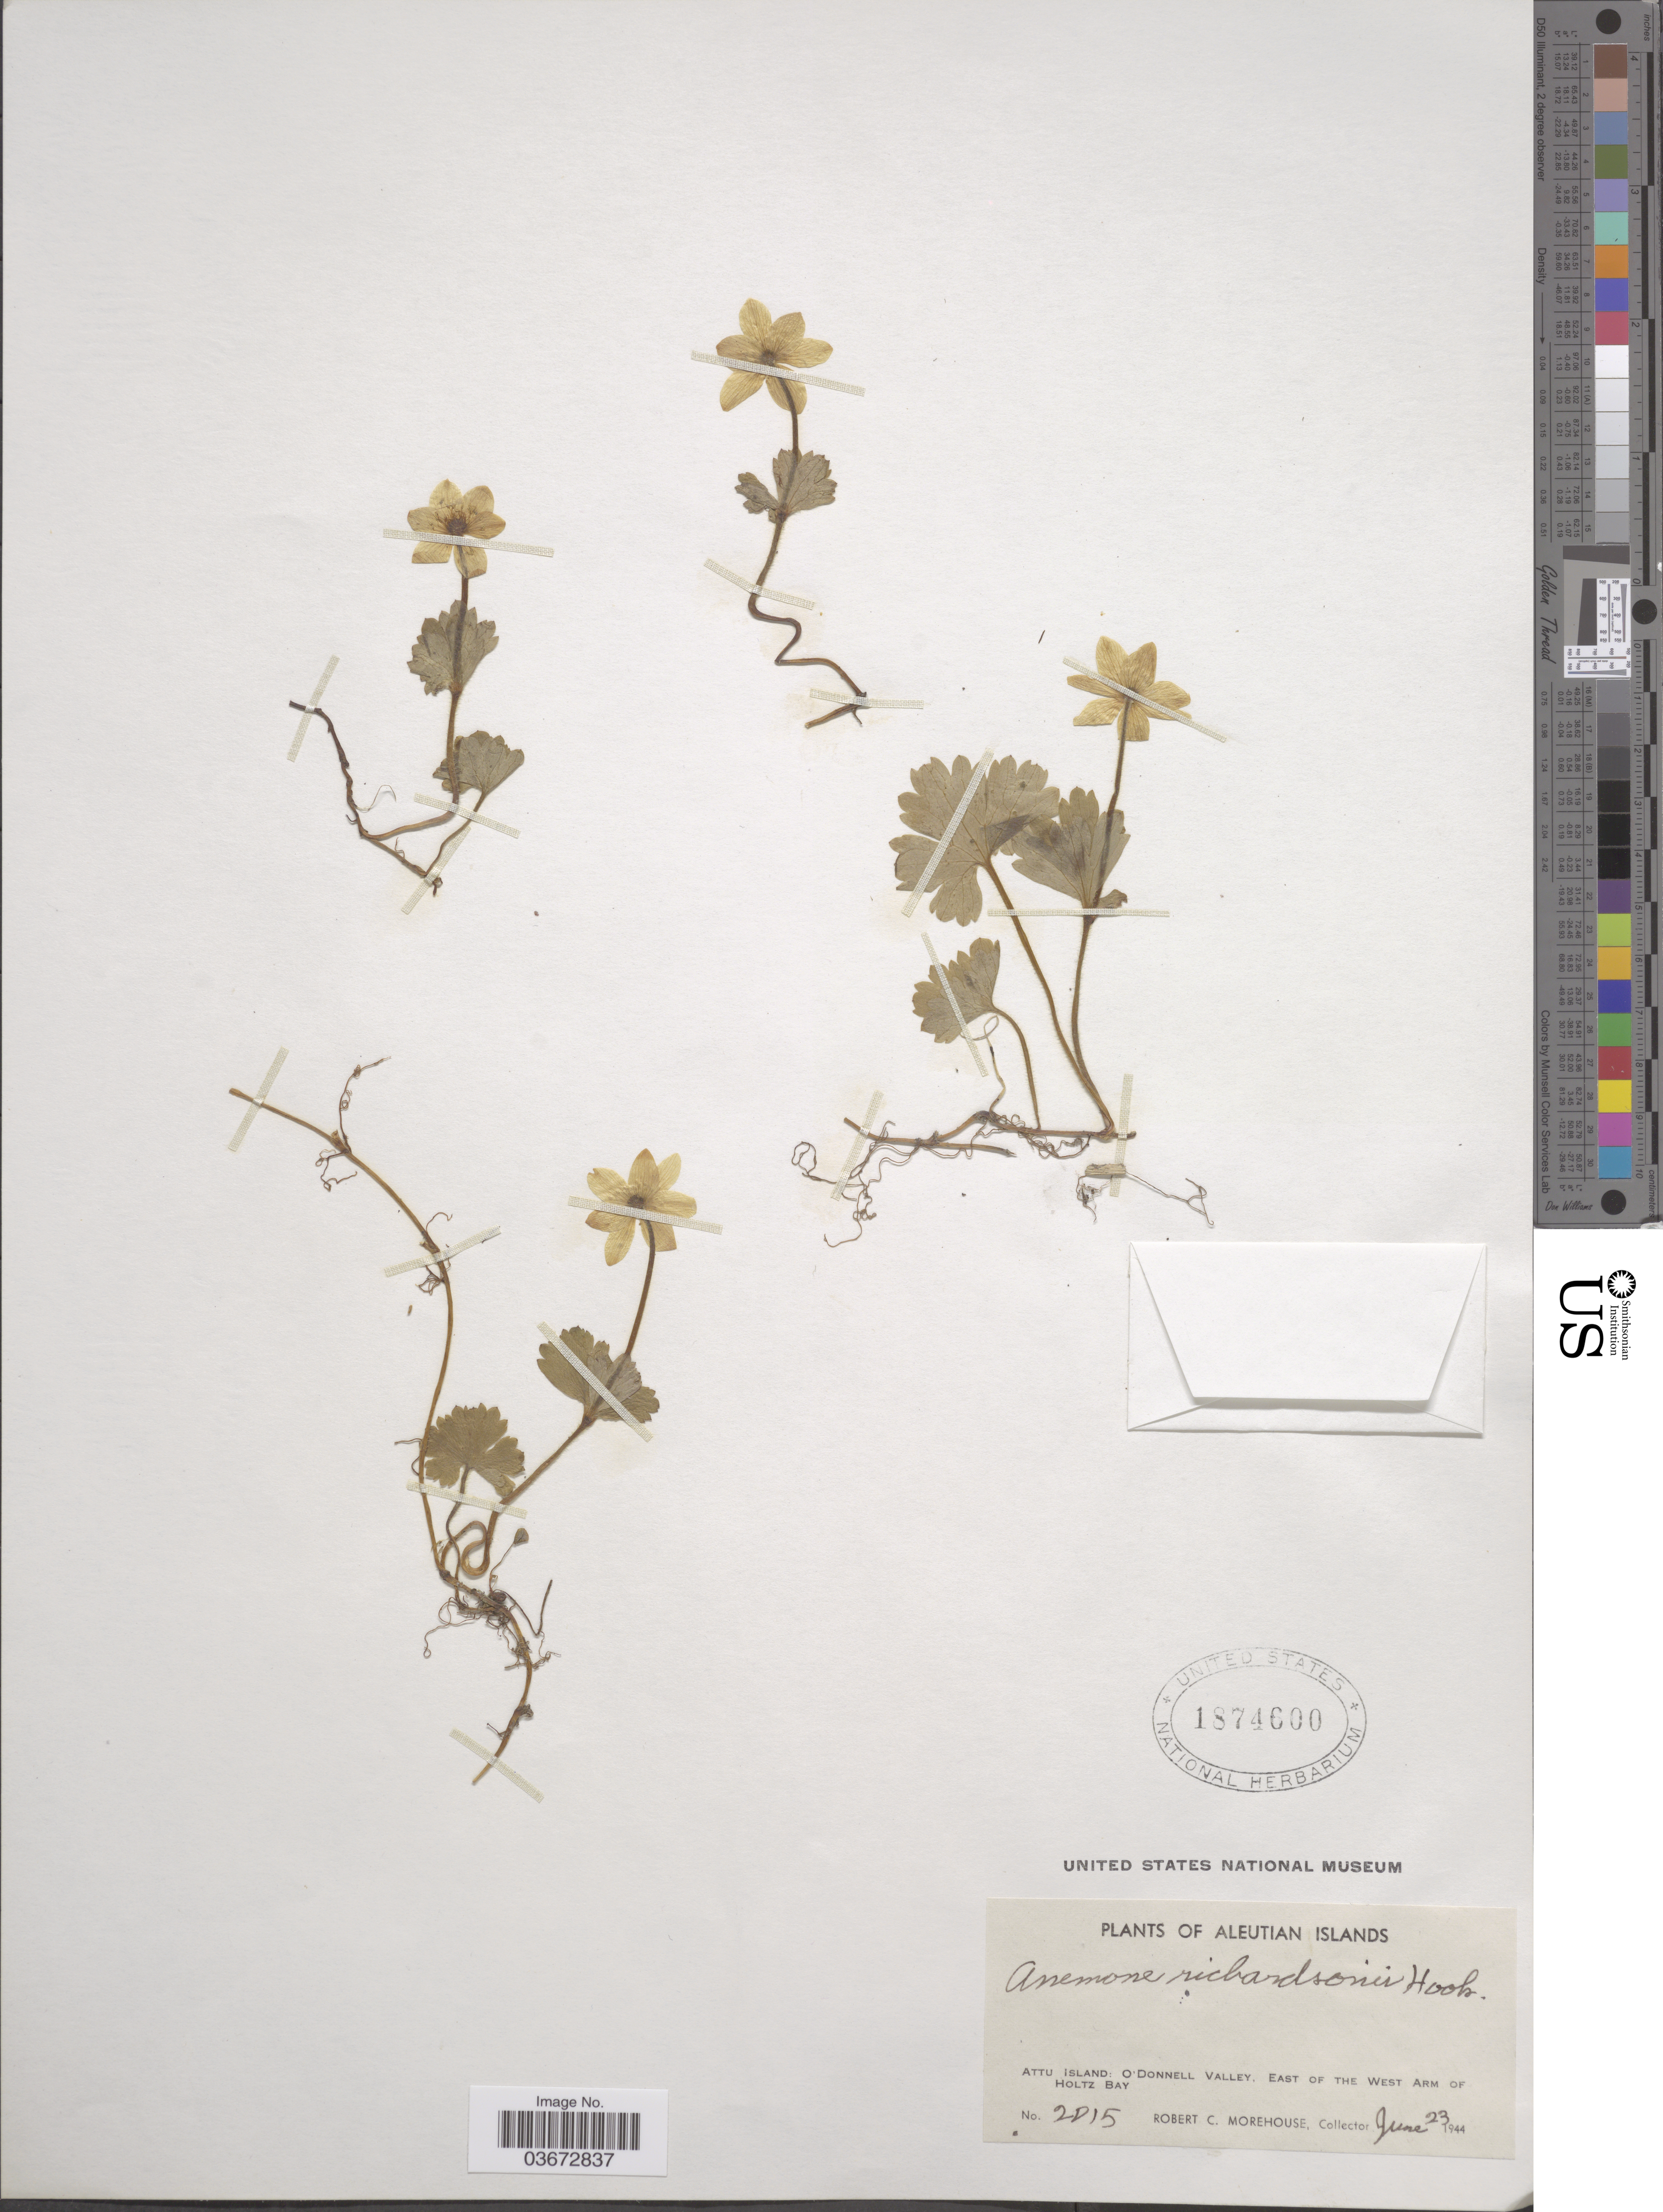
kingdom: Plantae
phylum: Tracheophyta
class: Magnoliopsida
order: Ranunculales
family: Ranunculaceae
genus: Anemone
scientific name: Anemone richardsonii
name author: Hook.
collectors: R. Morehouse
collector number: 2015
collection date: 1944-06-23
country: United States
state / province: Alaska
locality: Aleutian Islands. Attu Island: O'Donnell Valley, East of The West Arm of Holtz Bay.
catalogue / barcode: US 1874600